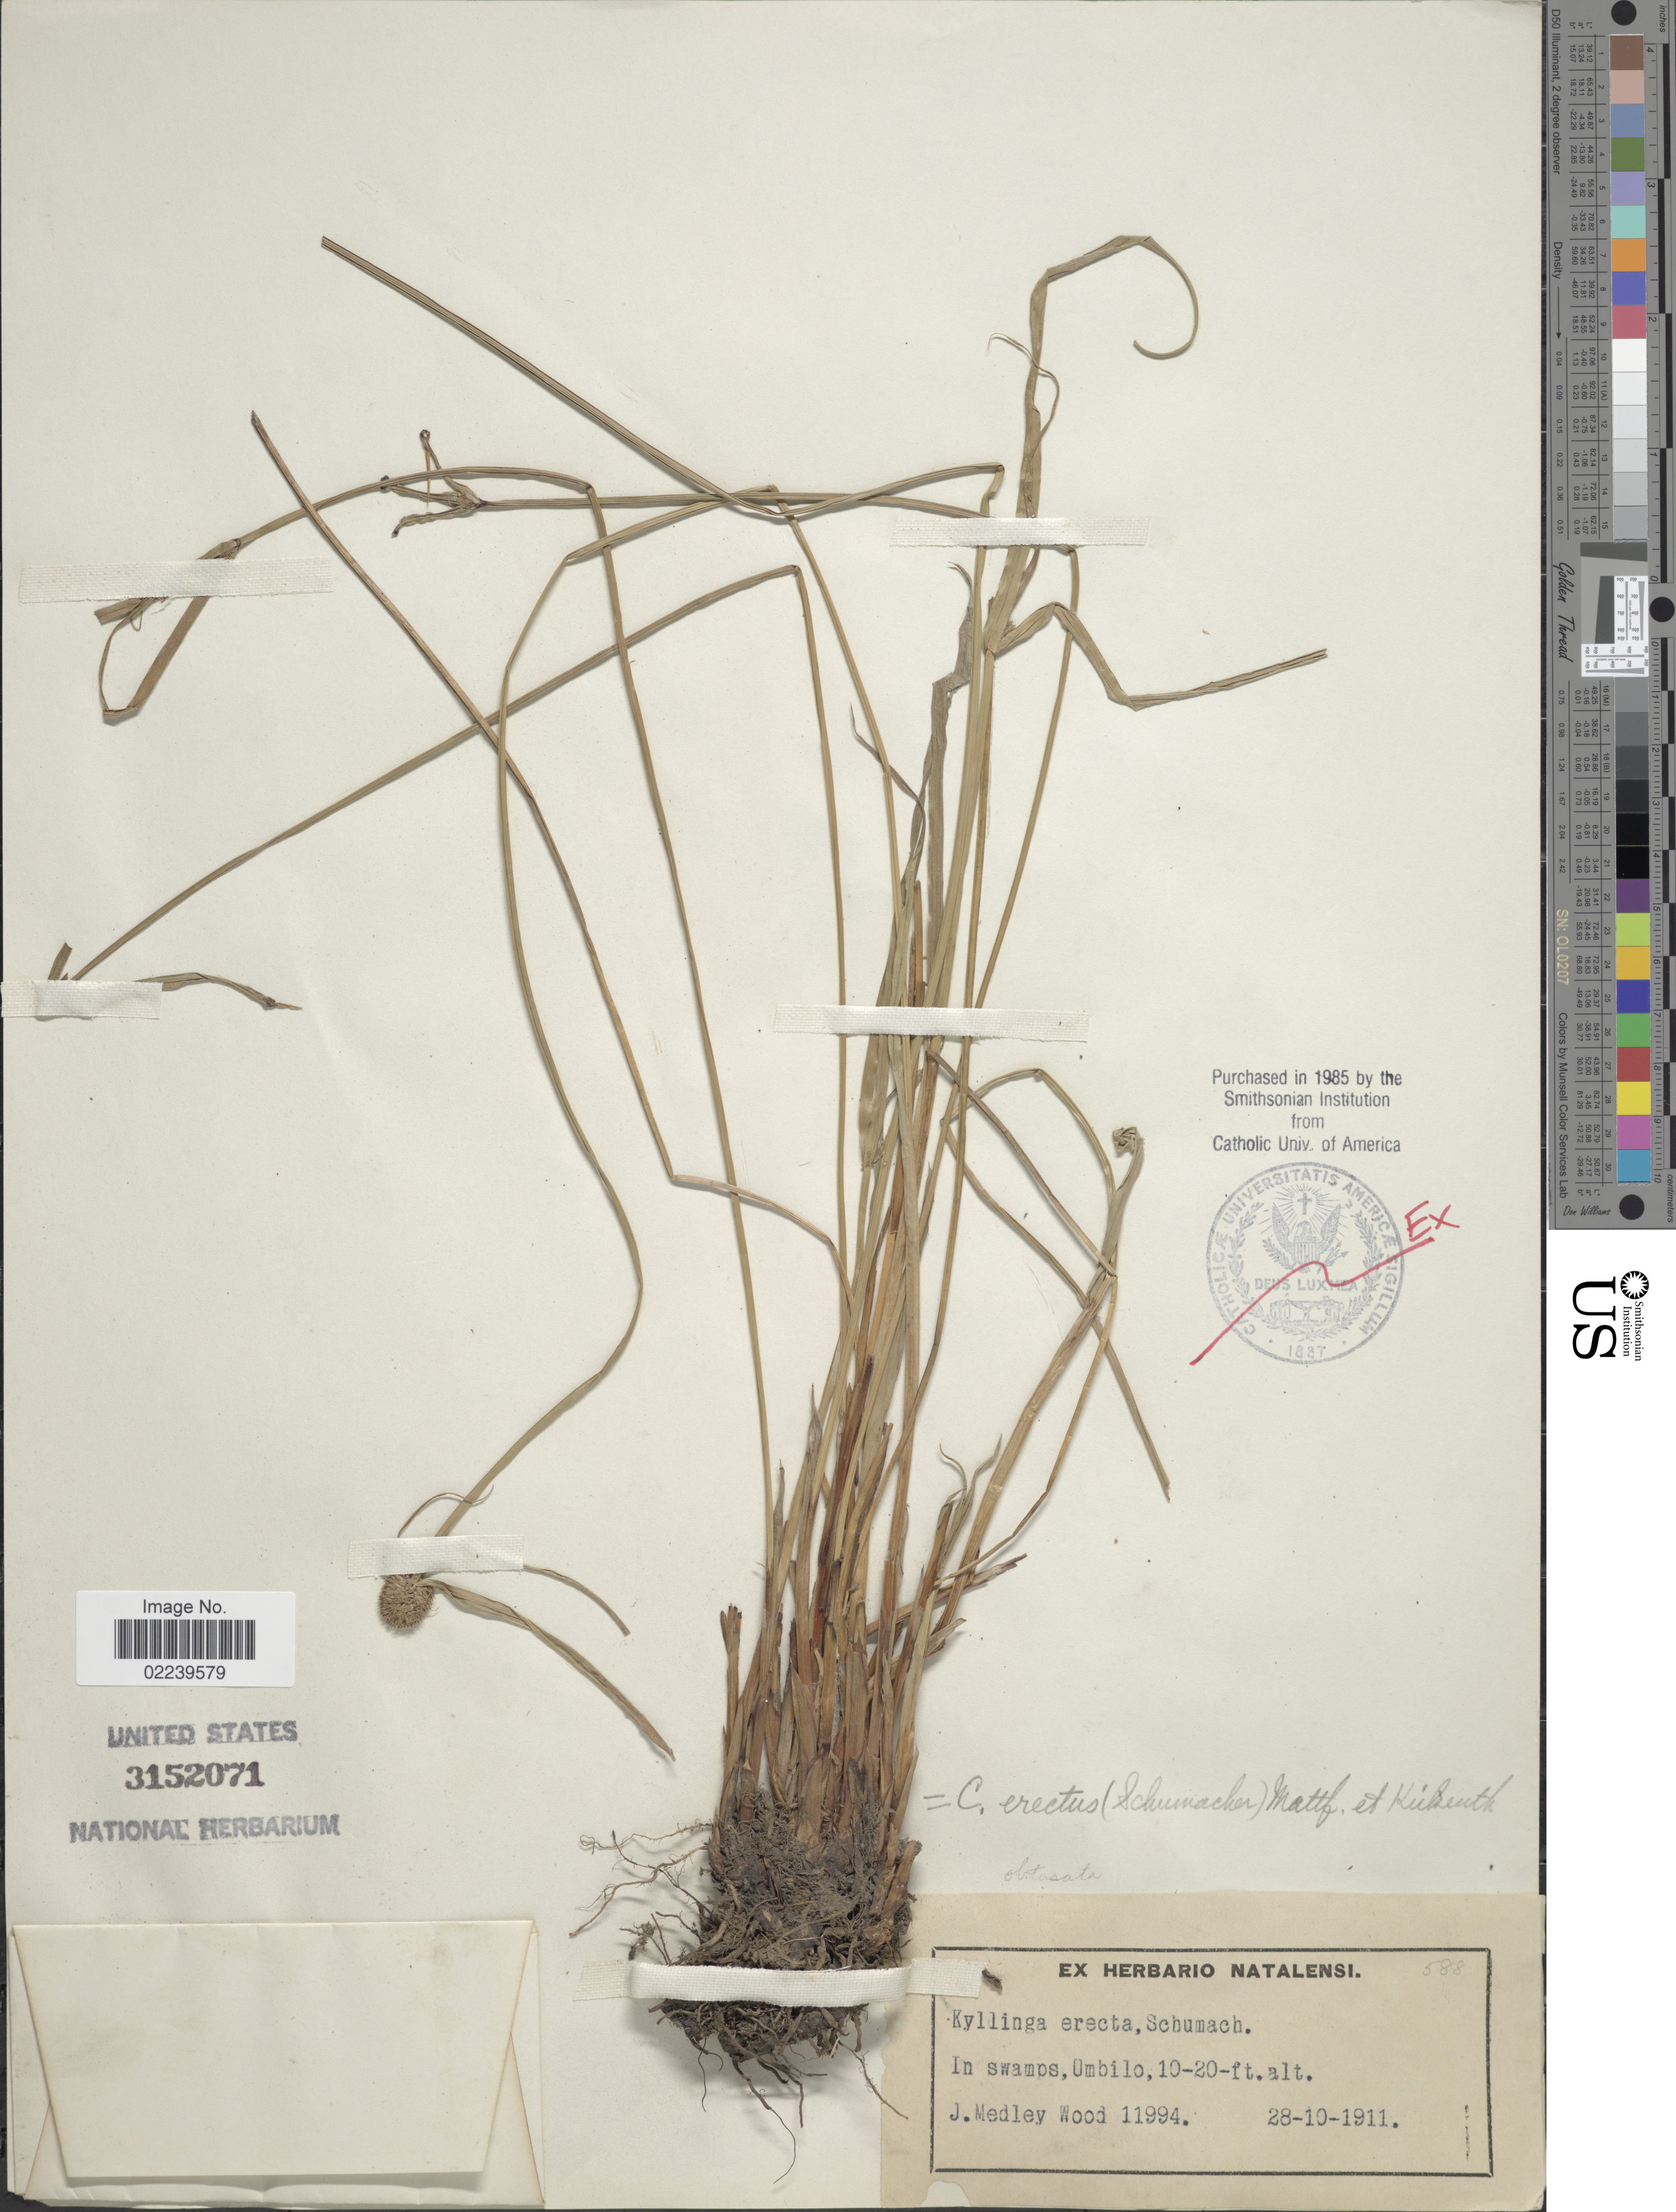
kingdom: Plantae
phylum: Tracheophyta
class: Liliopsida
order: Poales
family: Cyperaceae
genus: Cyperus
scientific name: Cyperus melanospermus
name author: (Nees) Valck. Sur.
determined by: Strong, M. T., (US), Smithsonian Institution - National Museum of Natural History (UNITED STATES)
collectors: J. Medley Wood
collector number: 11994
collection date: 1911-10-28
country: South Africa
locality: Umbilo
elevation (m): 3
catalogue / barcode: US 3152071